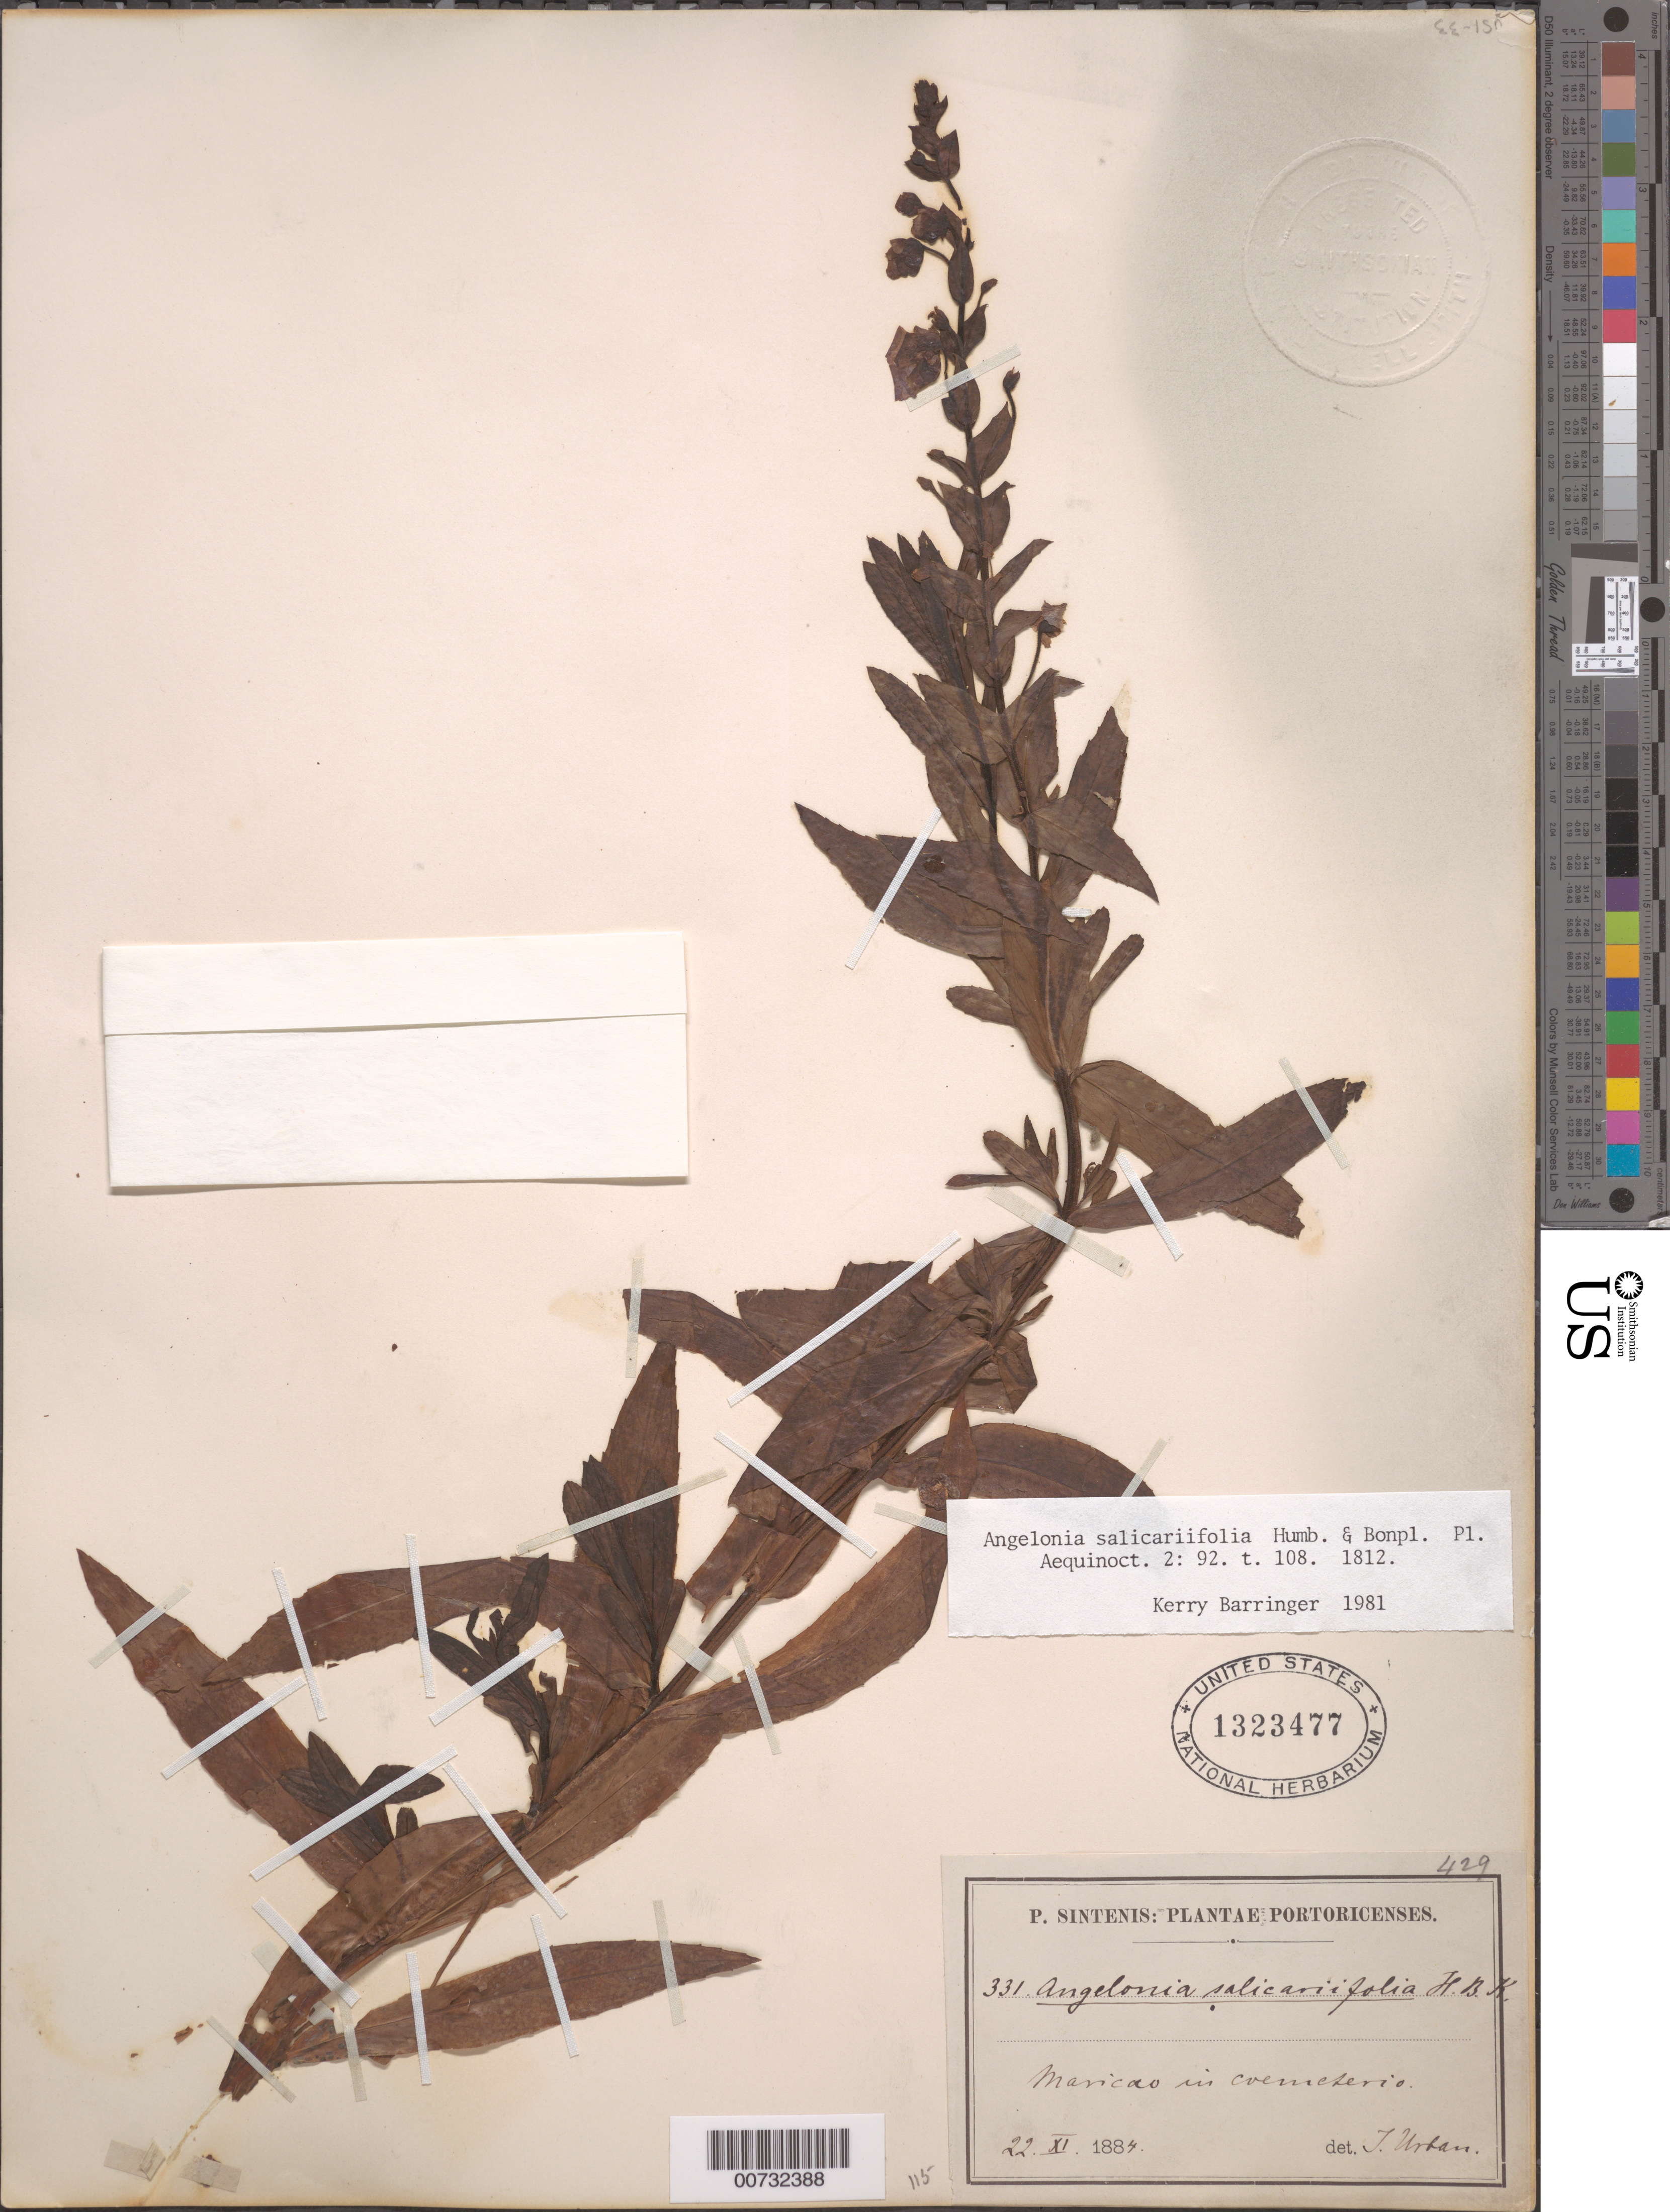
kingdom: Plantae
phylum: Tracheophyta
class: Magnoliopsida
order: Lamiales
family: Plantaginaceae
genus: Angelonia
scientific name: Angelonia salicariifolia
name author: Bonpl.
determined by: Barringer, K.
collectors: P. Sintenis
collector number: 331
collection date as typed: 22 Nov 1884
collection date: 1884-11-22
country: Puerto Rico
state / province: Maricao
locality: Maricao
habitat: In coemeterio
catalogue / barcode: US 1323477